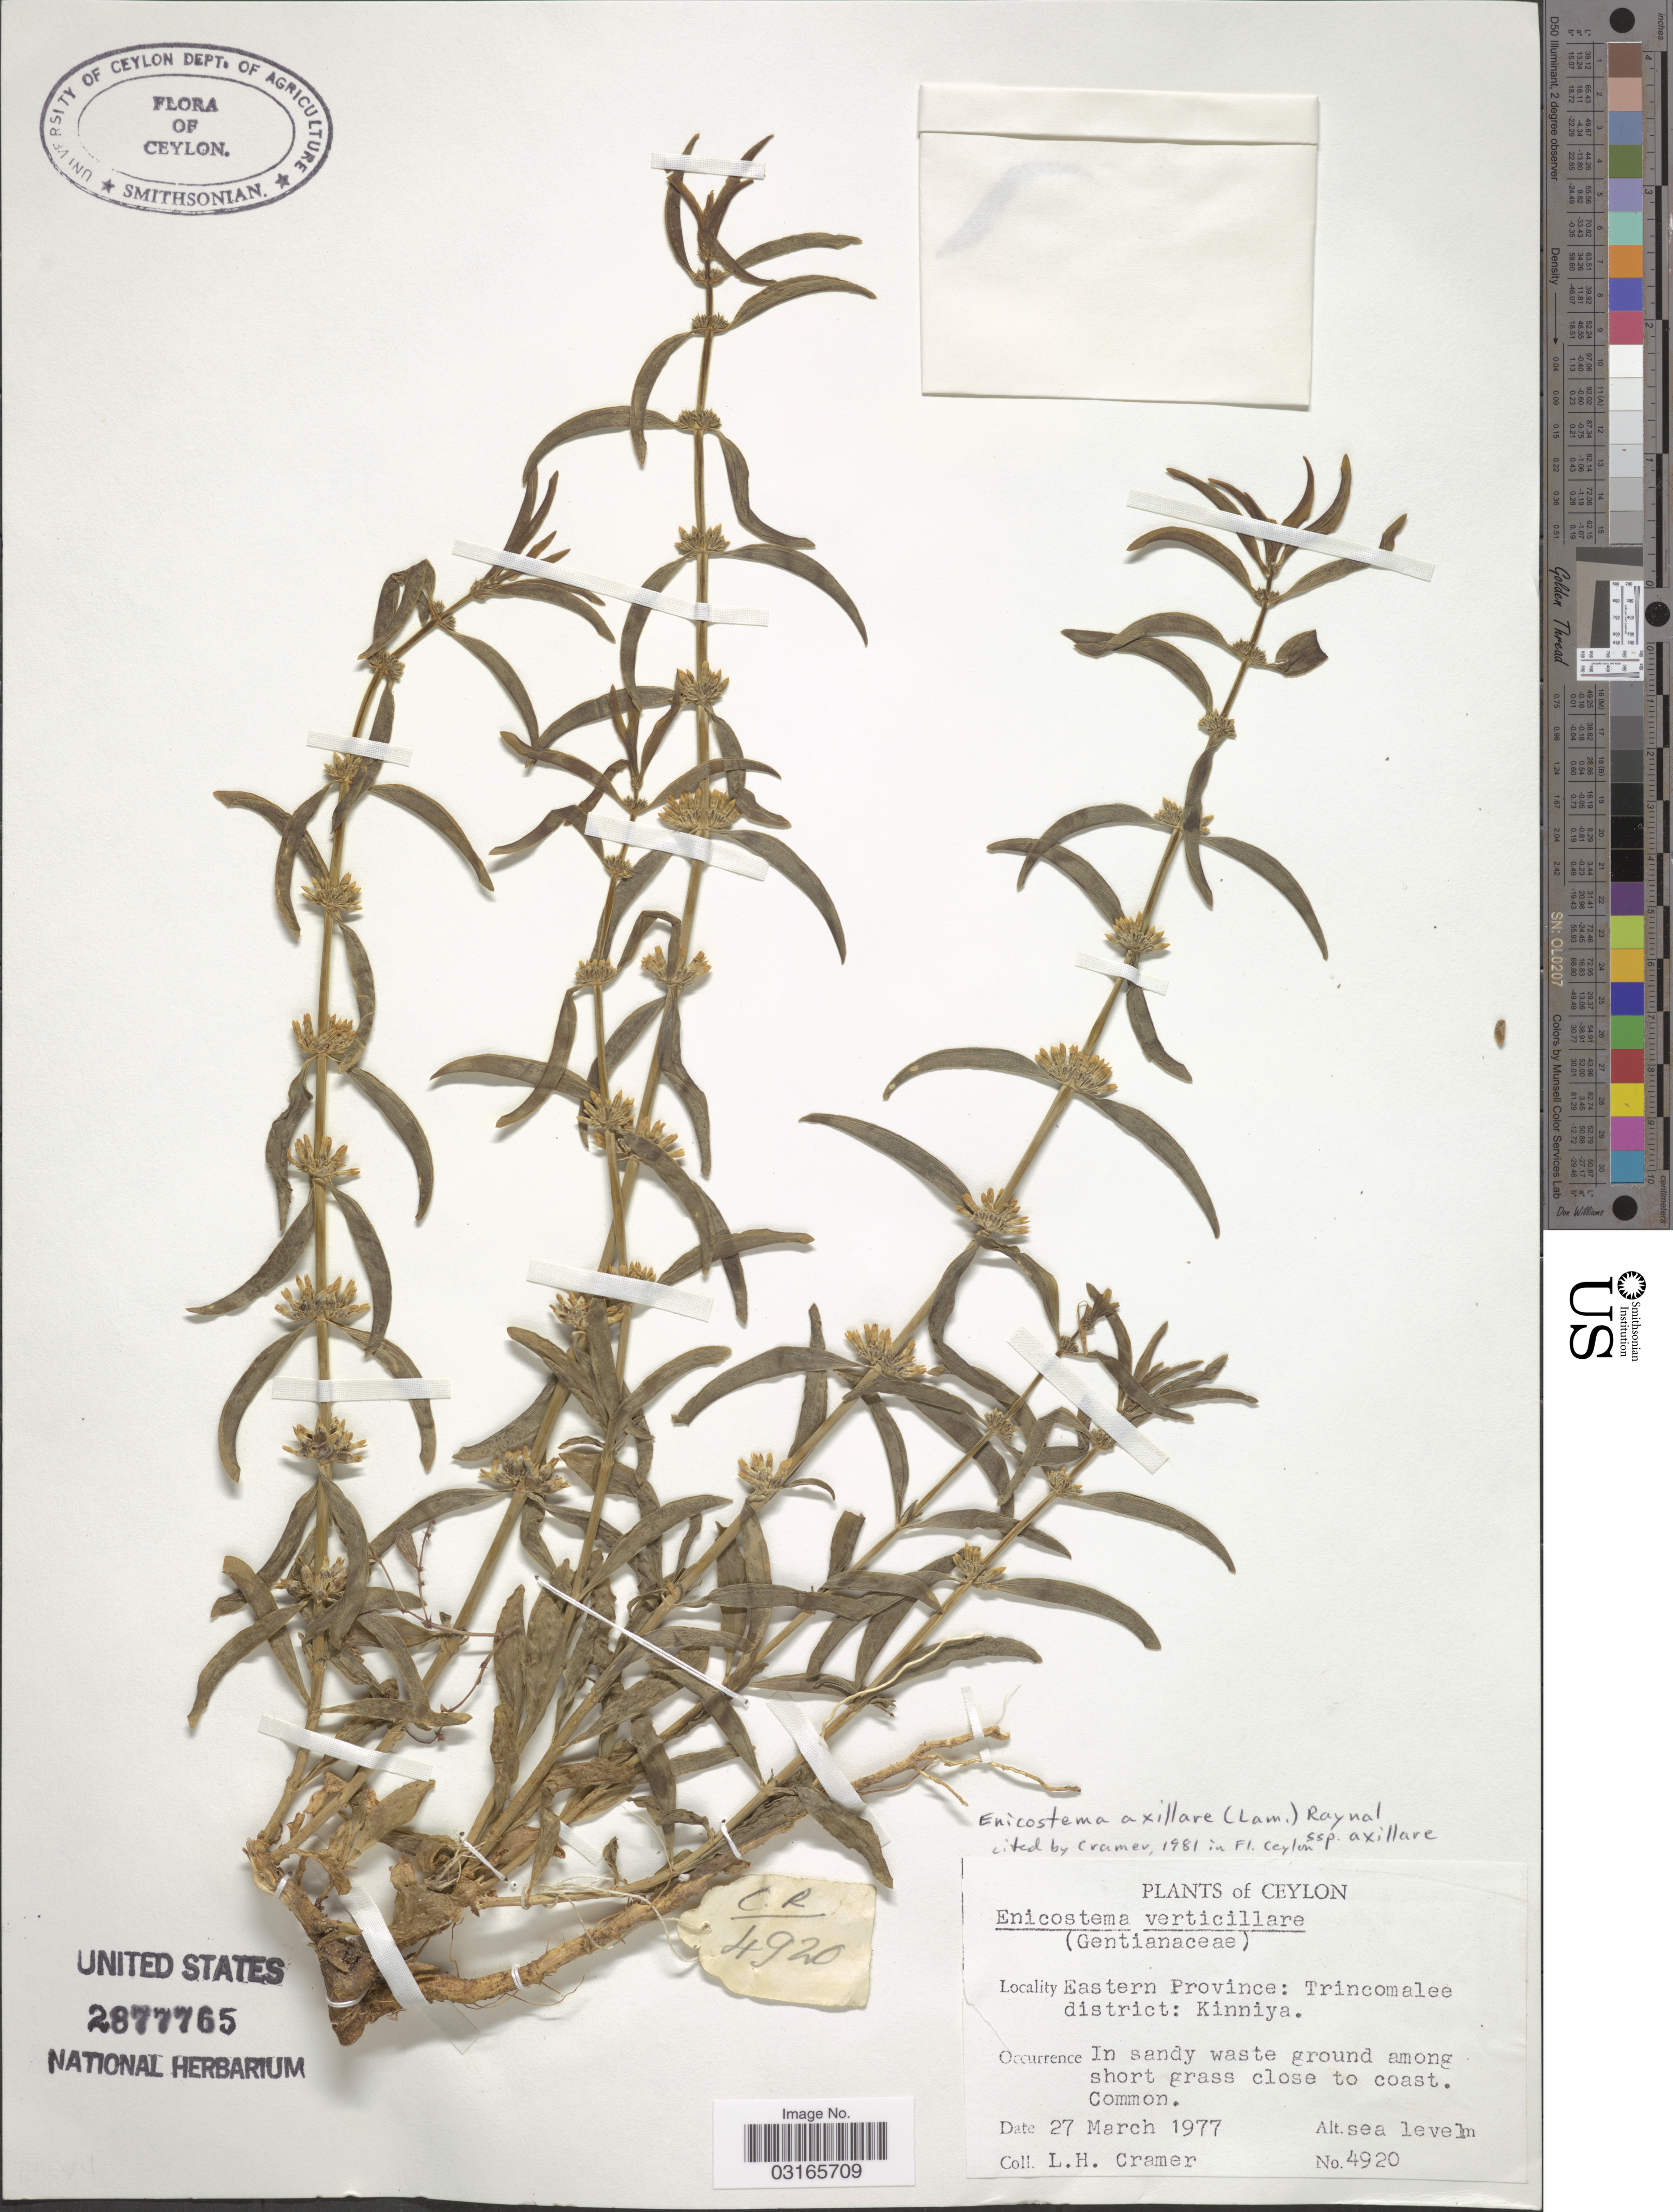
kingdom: Plantae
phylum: Tracheophyta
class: Magnoliopsida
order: Gentianales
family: Gentianaceae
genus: Enicostema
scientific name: Enicostema axillare subsp. axillare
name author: (Poir. ex Lam.) A. Raynal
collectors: L. H. Cramer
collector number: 4920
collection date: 1977-03-27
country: Sri Lanka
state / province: Eastern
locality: Ceylon. Eastern Province: Trincomalee district: Kinniya.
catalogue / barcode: US 2877765